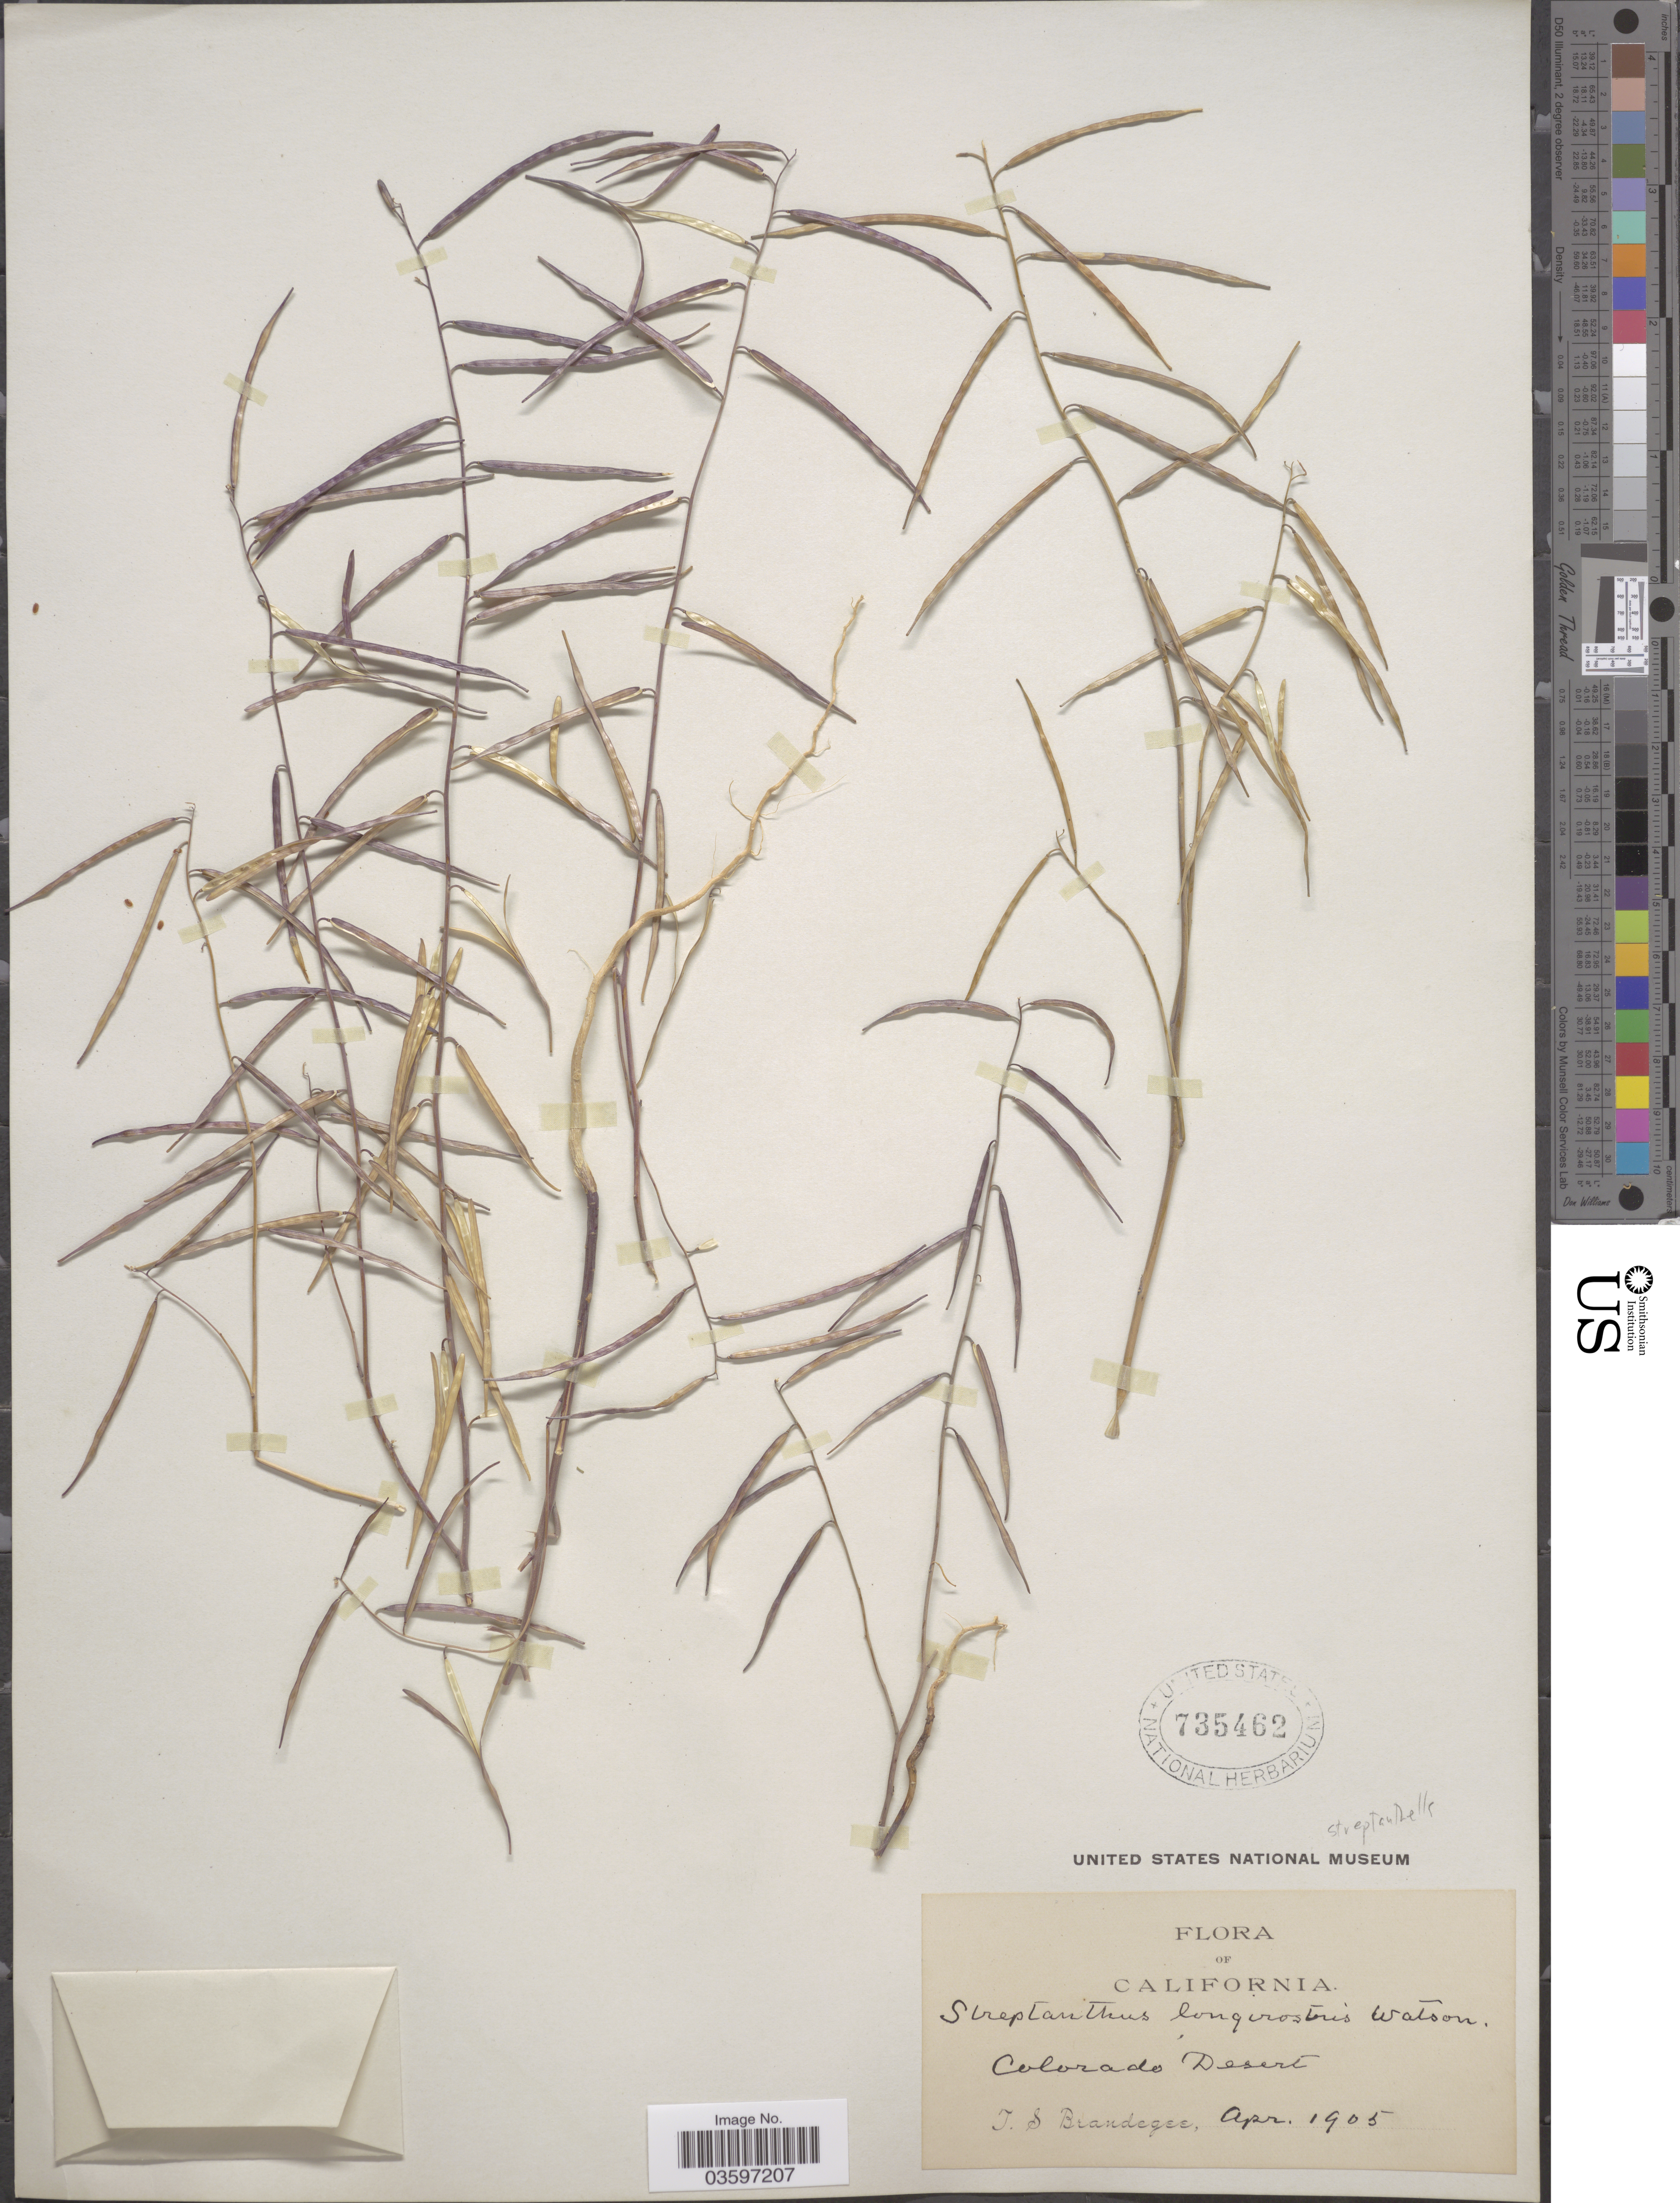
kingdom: Plantae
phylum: Tracheophyta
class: Magnoliopsida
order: Brassicales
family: Brassicaceae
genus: Streptanthella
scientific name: Streptanthella longirostris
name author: (S. Watson) Rydb.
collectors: T. S. Brandegee (herbarium)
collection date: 1905-04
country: United States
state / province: California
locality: Colorado Desert.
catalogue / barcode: US 735462